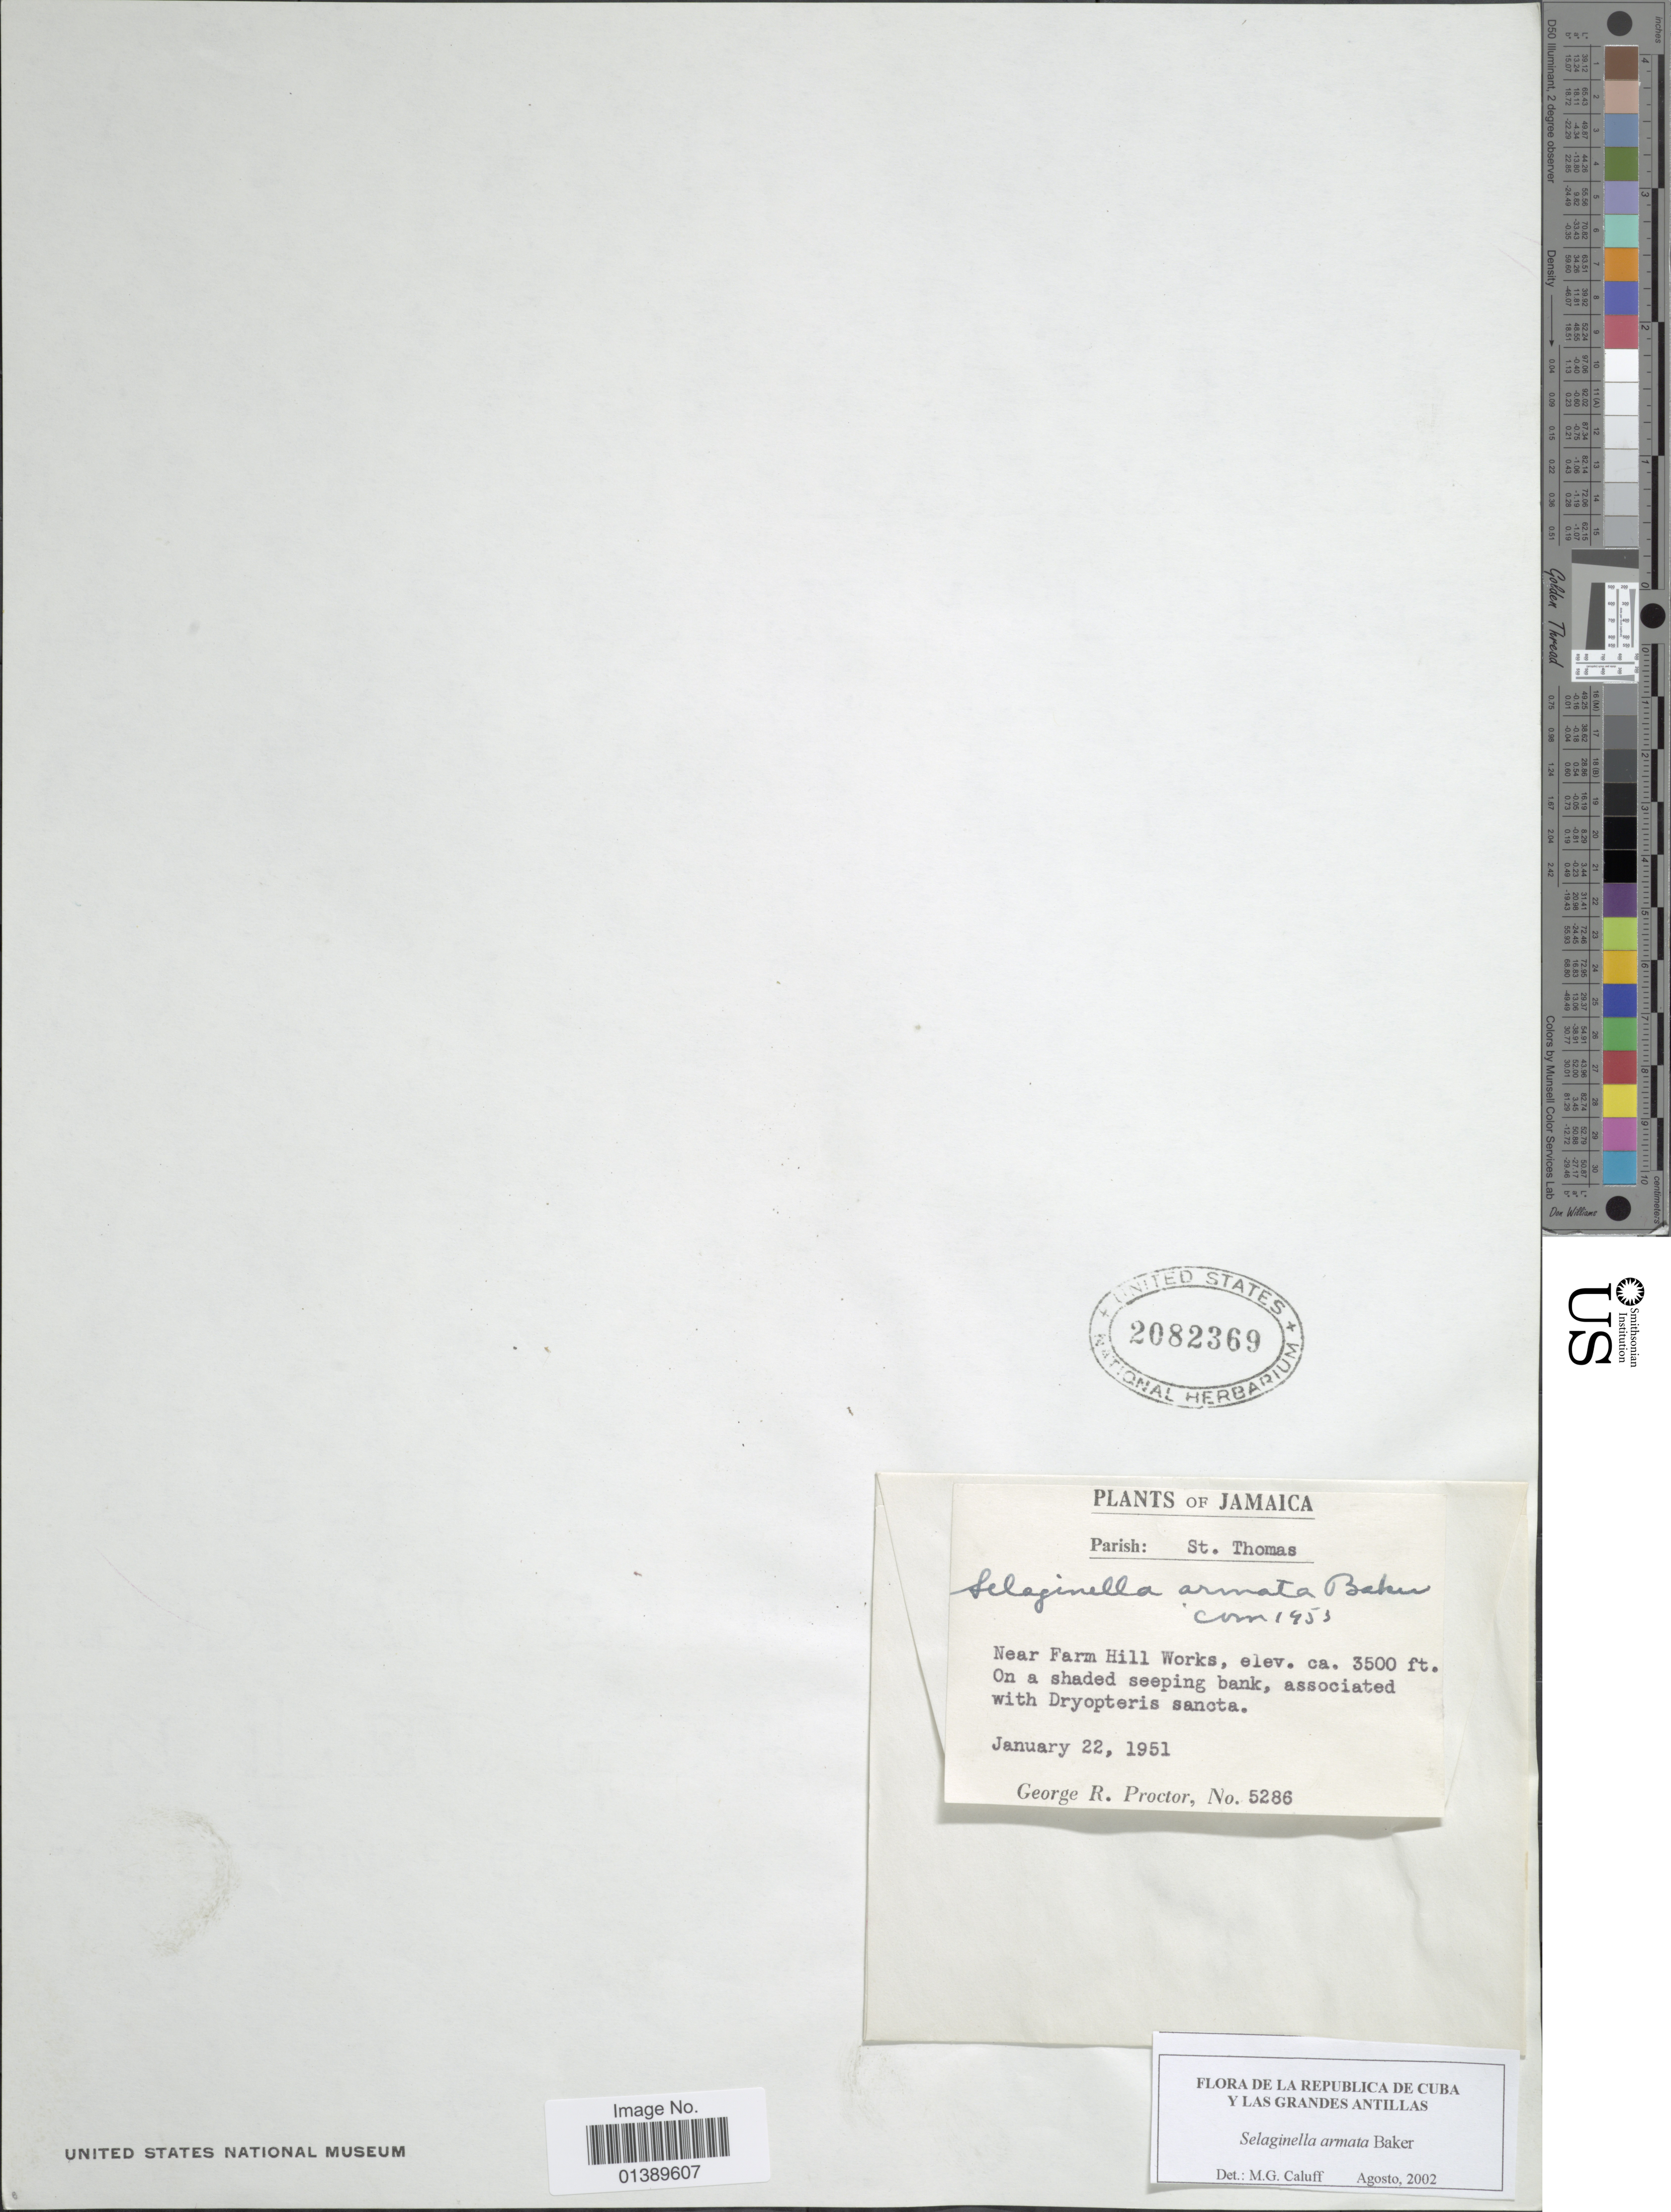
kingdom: Plantae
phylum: Tracheophyta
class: Lycopodiopsida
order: Selaginellales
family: Selaginellaceae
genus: Selaginella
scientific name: Selaginella armata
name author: Baker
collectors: G. R. Proctor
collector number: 5286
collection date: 1951-01-22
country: Jamaica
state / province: Saint Thomas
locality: Near Farm Hill Works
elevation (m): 1067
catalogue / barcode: US 2082369